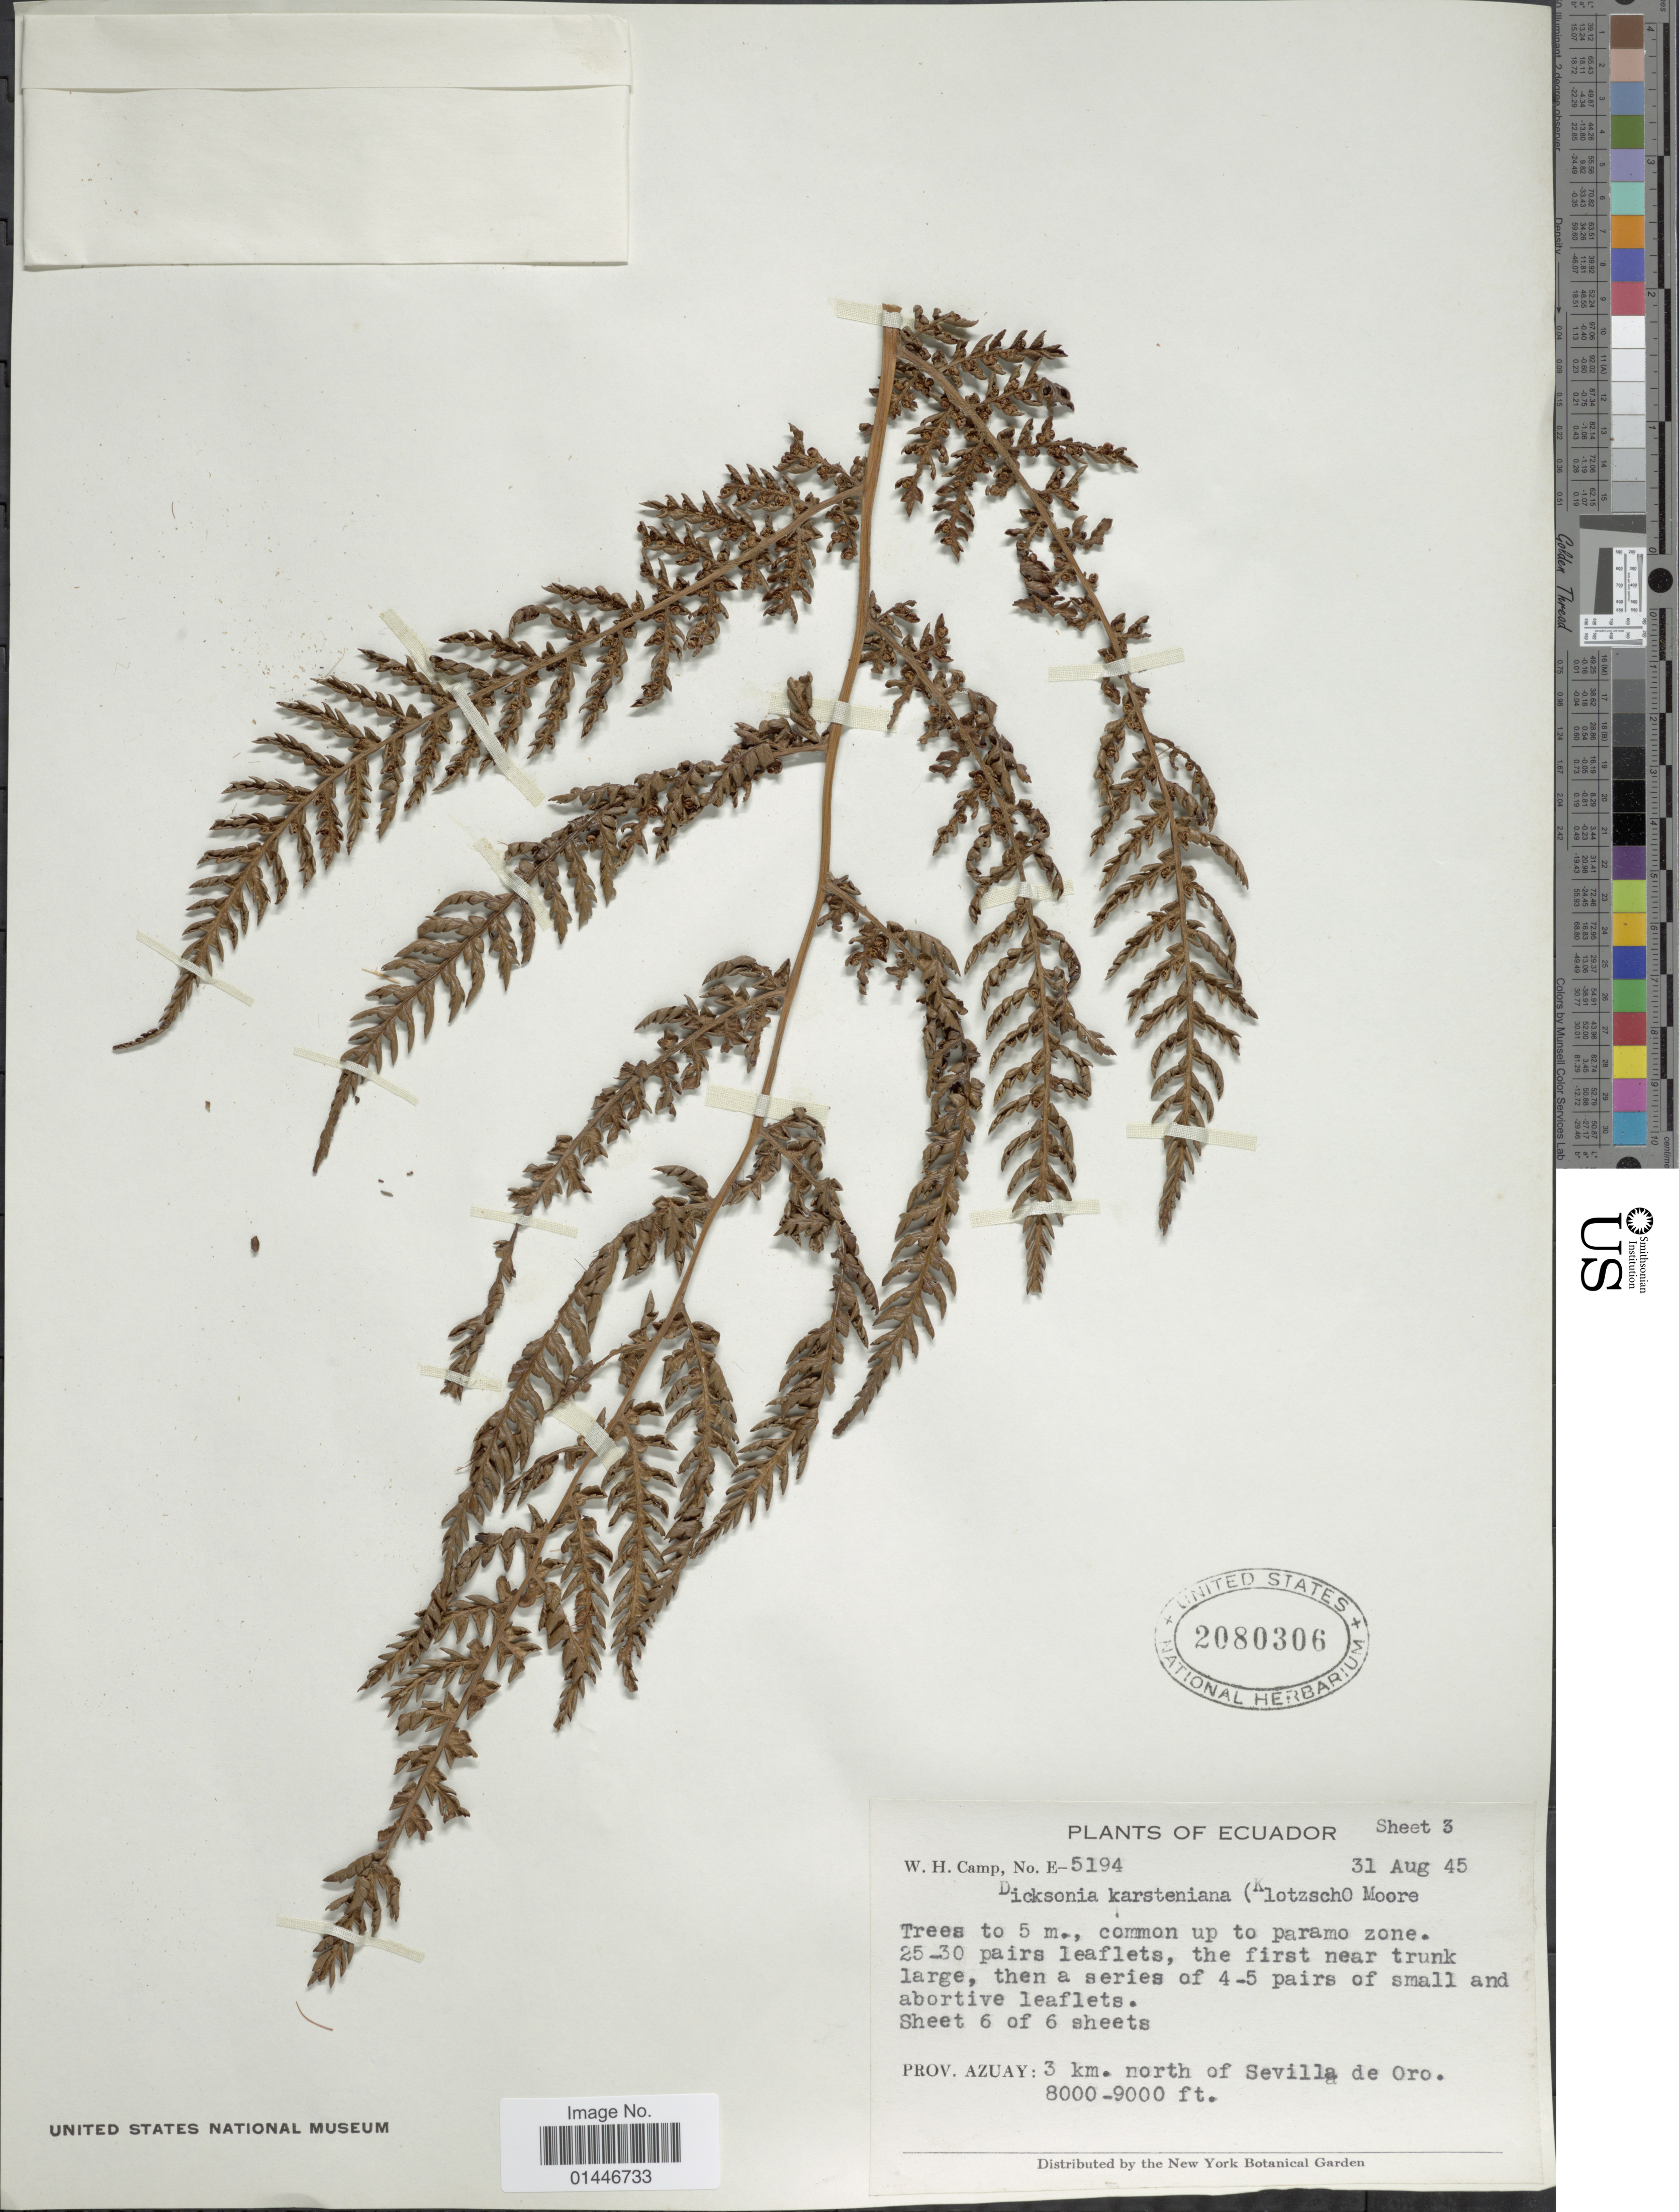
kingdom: Plantae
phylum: Tracheophyta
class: Polypodiopsida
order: Cyatheales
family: Dicksoniaceae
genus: Dicksonia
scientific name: Dicksonia karsteniana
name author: Klotzsch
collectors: W. H. Camp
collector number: E-5194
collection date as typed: Transcribed d/m/y: 31/8/45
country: Ecuador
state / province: Azuay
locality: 3 km north of Sevilla de Oro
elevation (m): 2438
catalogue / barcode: US 2080306